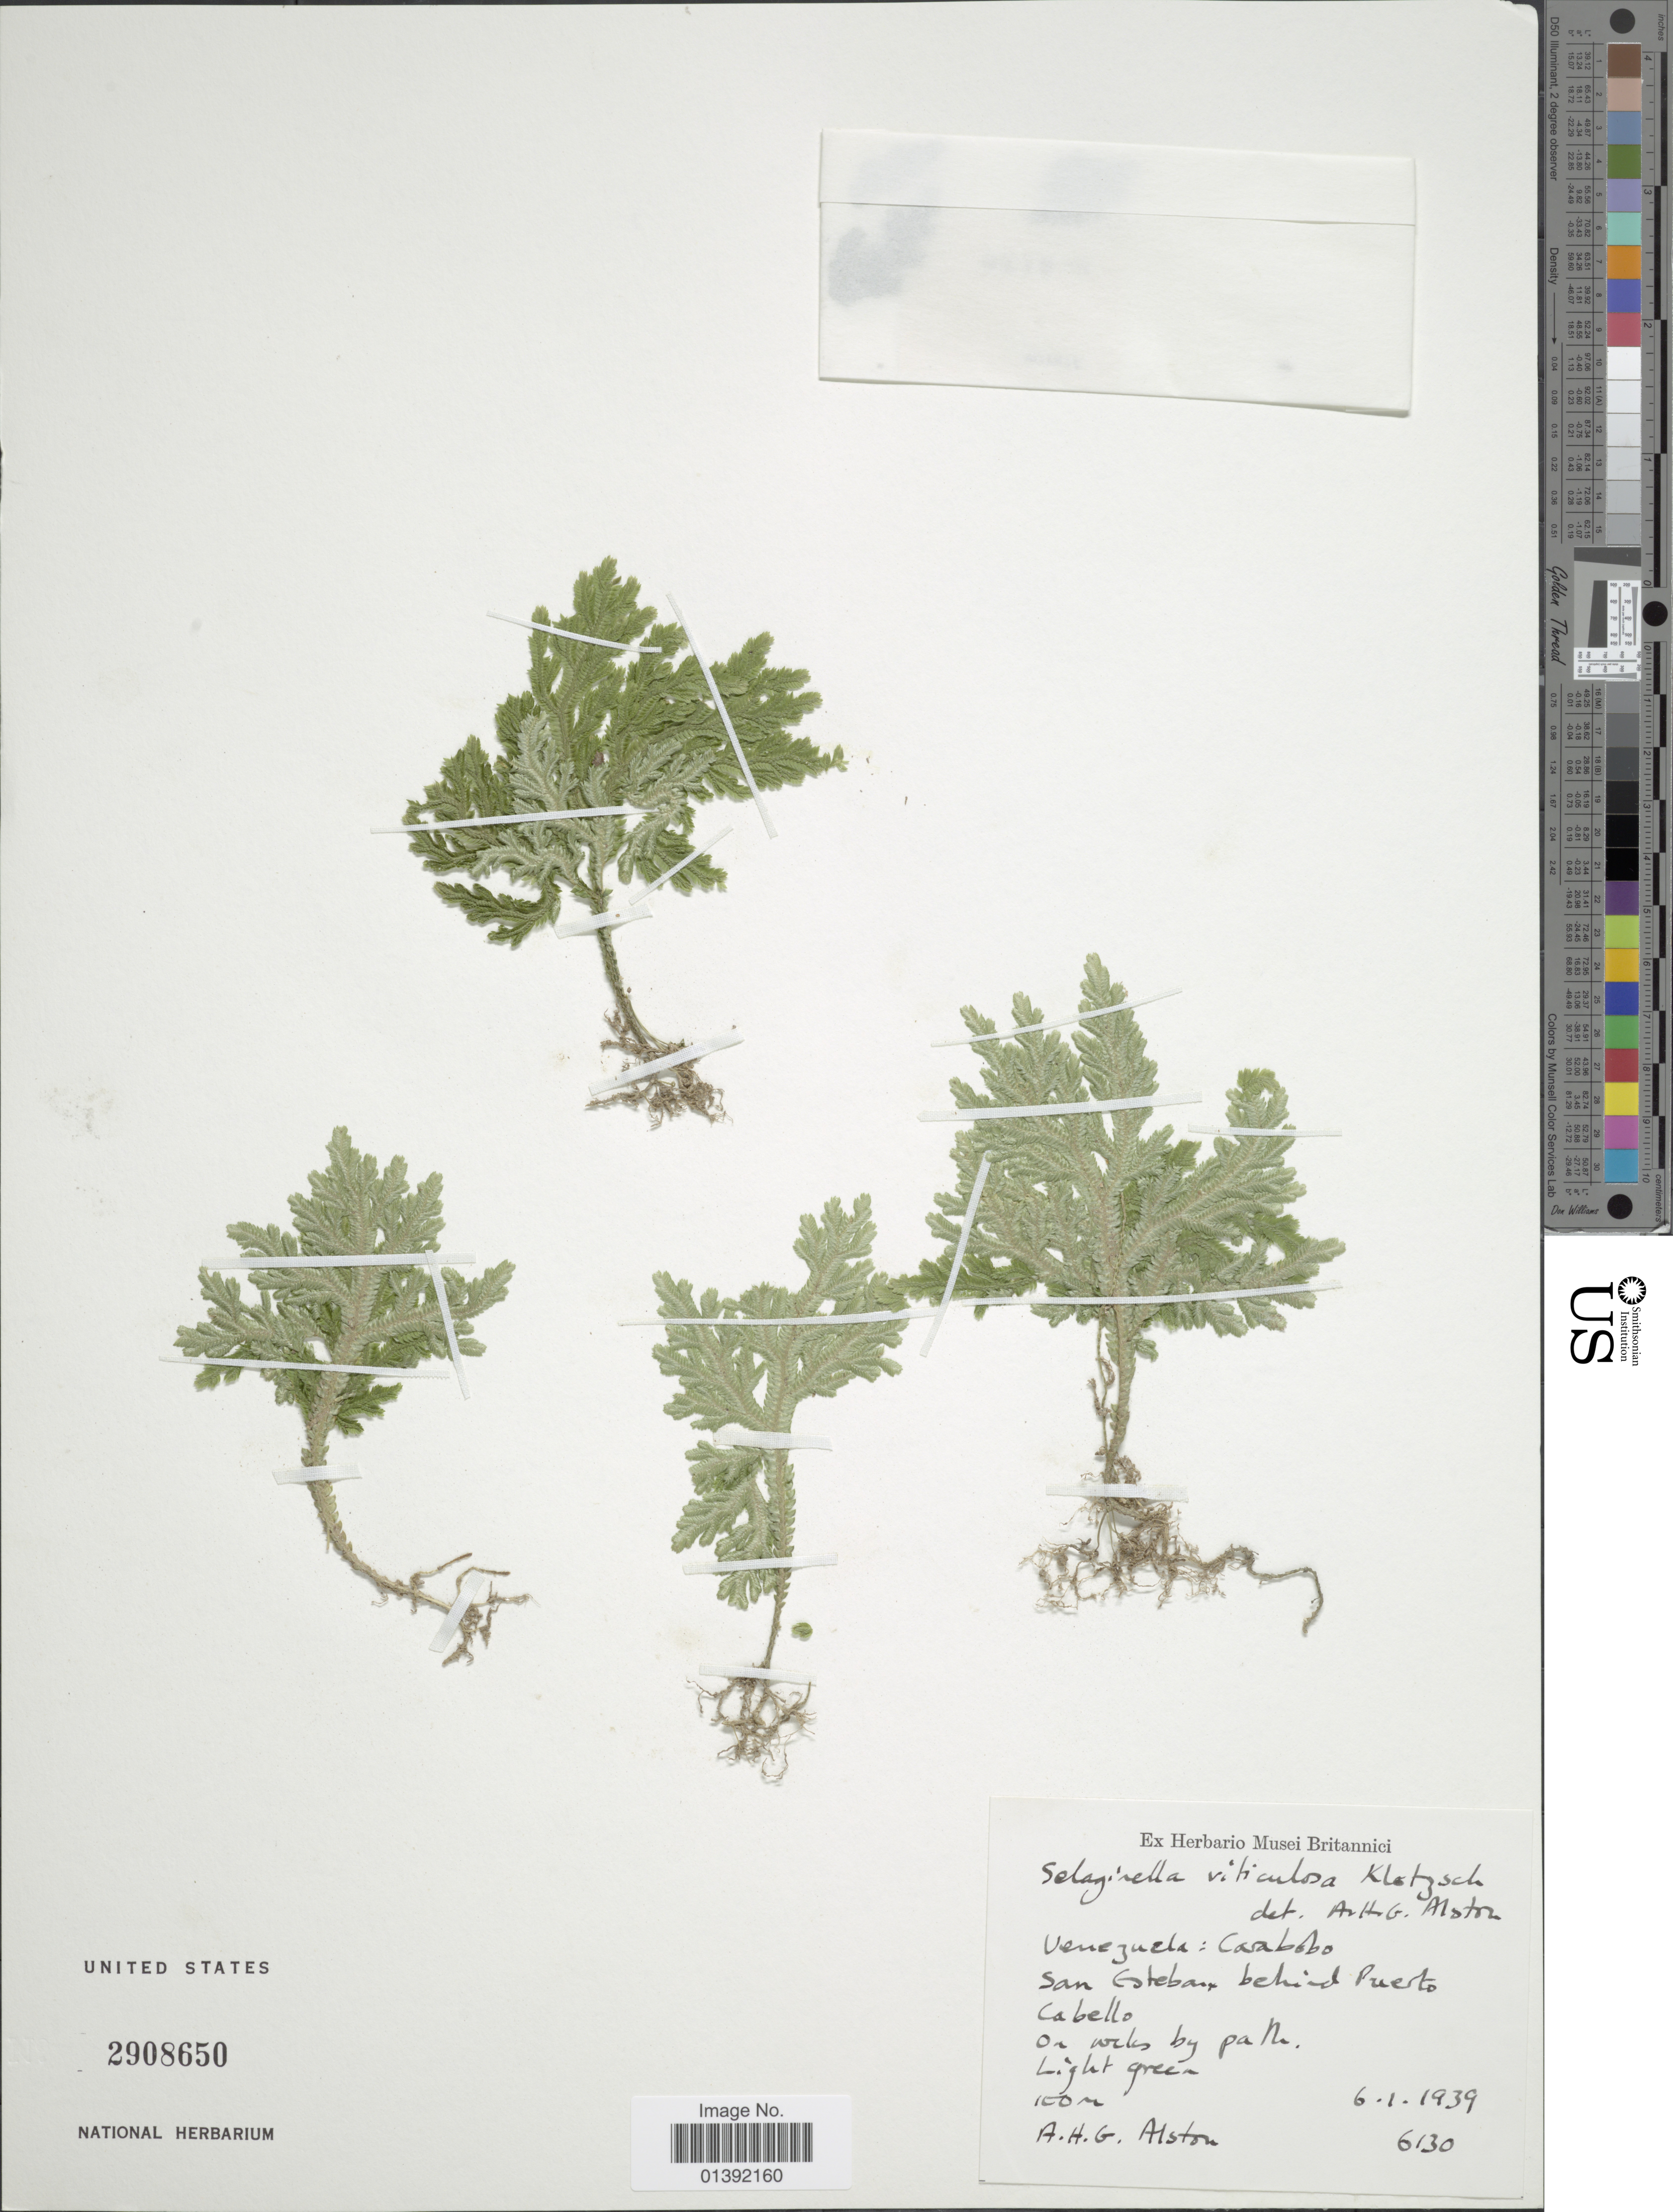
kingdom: Plantae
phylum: Tracheophyta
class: Lycopodiopsida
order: Selaginellales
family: Selaginellaceae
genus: Selaginella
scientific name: Selaginella viticulosa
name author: Klotzsch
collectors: A. H. Alston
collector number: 6130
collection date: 1939-01-06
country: Venezuela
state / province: Carabobo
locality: San Esteban behind Puerto Cabello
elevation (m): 100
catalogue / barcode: US 2908650